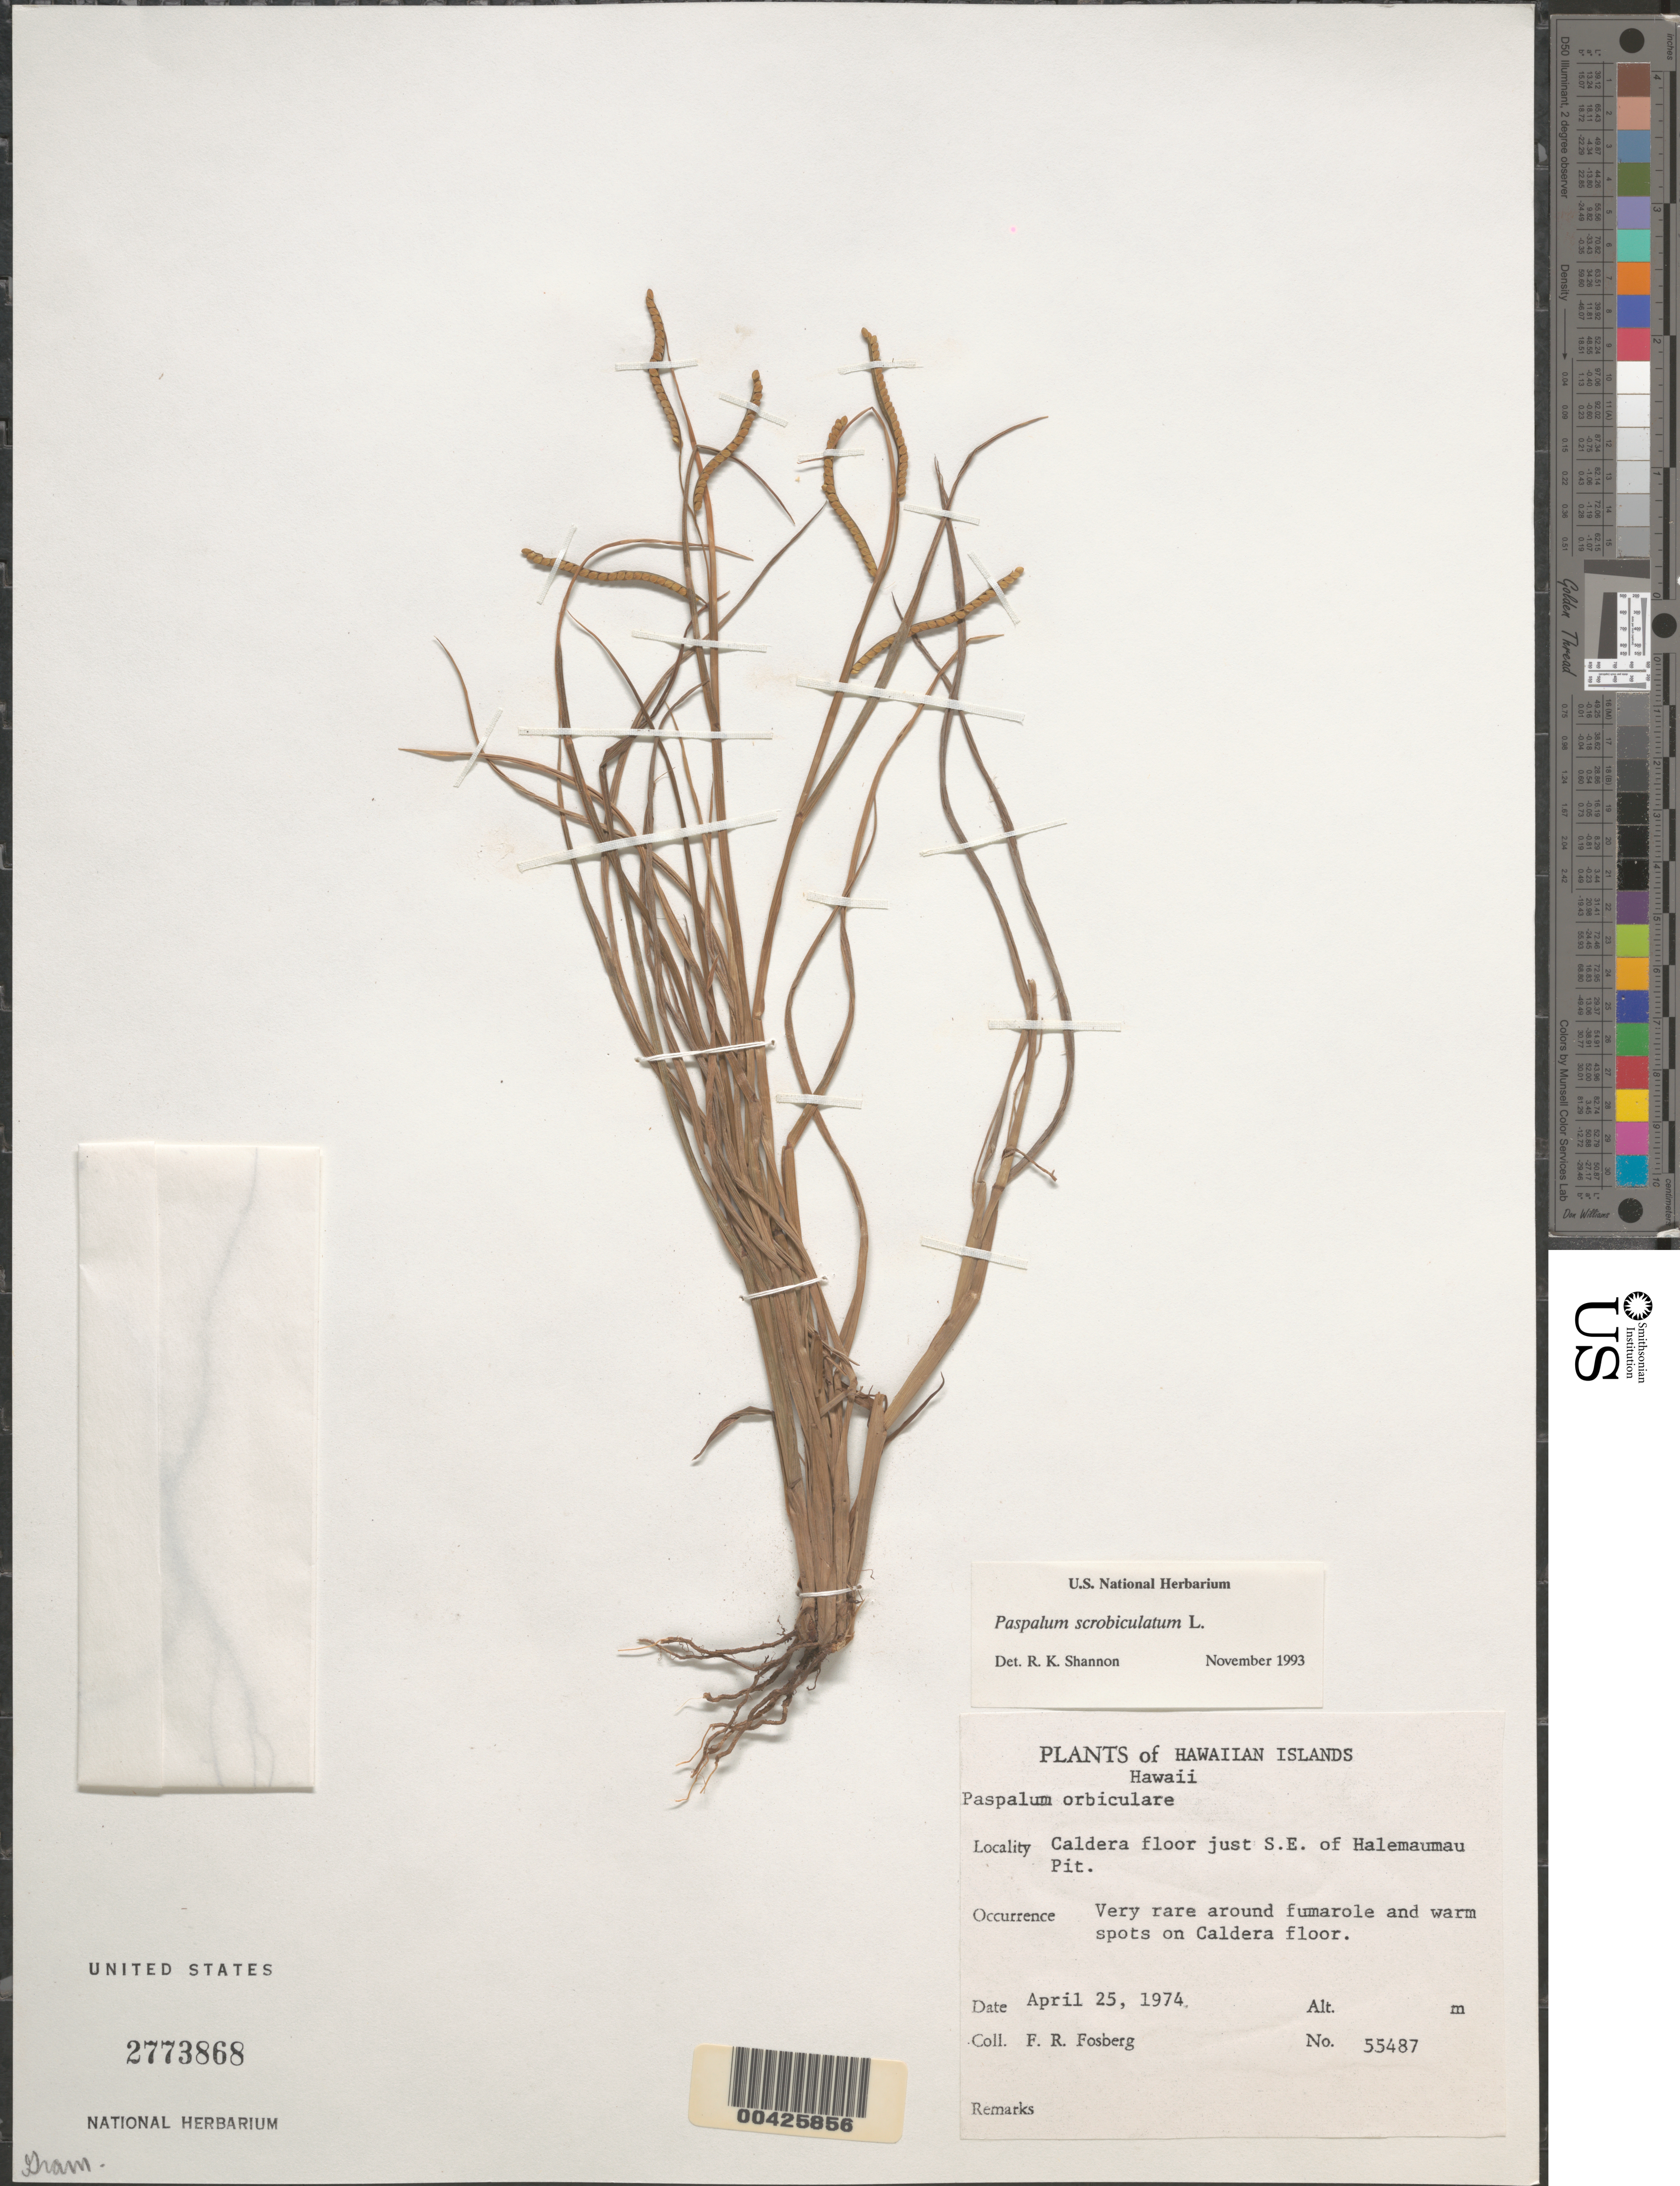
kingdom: Plantae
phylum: Tracheophyta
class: Liliopsida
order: Poales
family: Poaceae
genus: Paspalum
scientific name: Paspalum scrobiculatum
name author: L.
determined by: Shannon, R. K., (UNITED STATES)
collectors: F. R. Fosberg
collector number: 55487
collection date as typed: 25 Apr 1974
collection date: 1974-04-25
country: United States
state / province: Hawaii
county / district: Hawaii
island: Hawaii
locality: Caldera floor just SE of Halemaumau Pit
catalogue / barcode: US 2773868